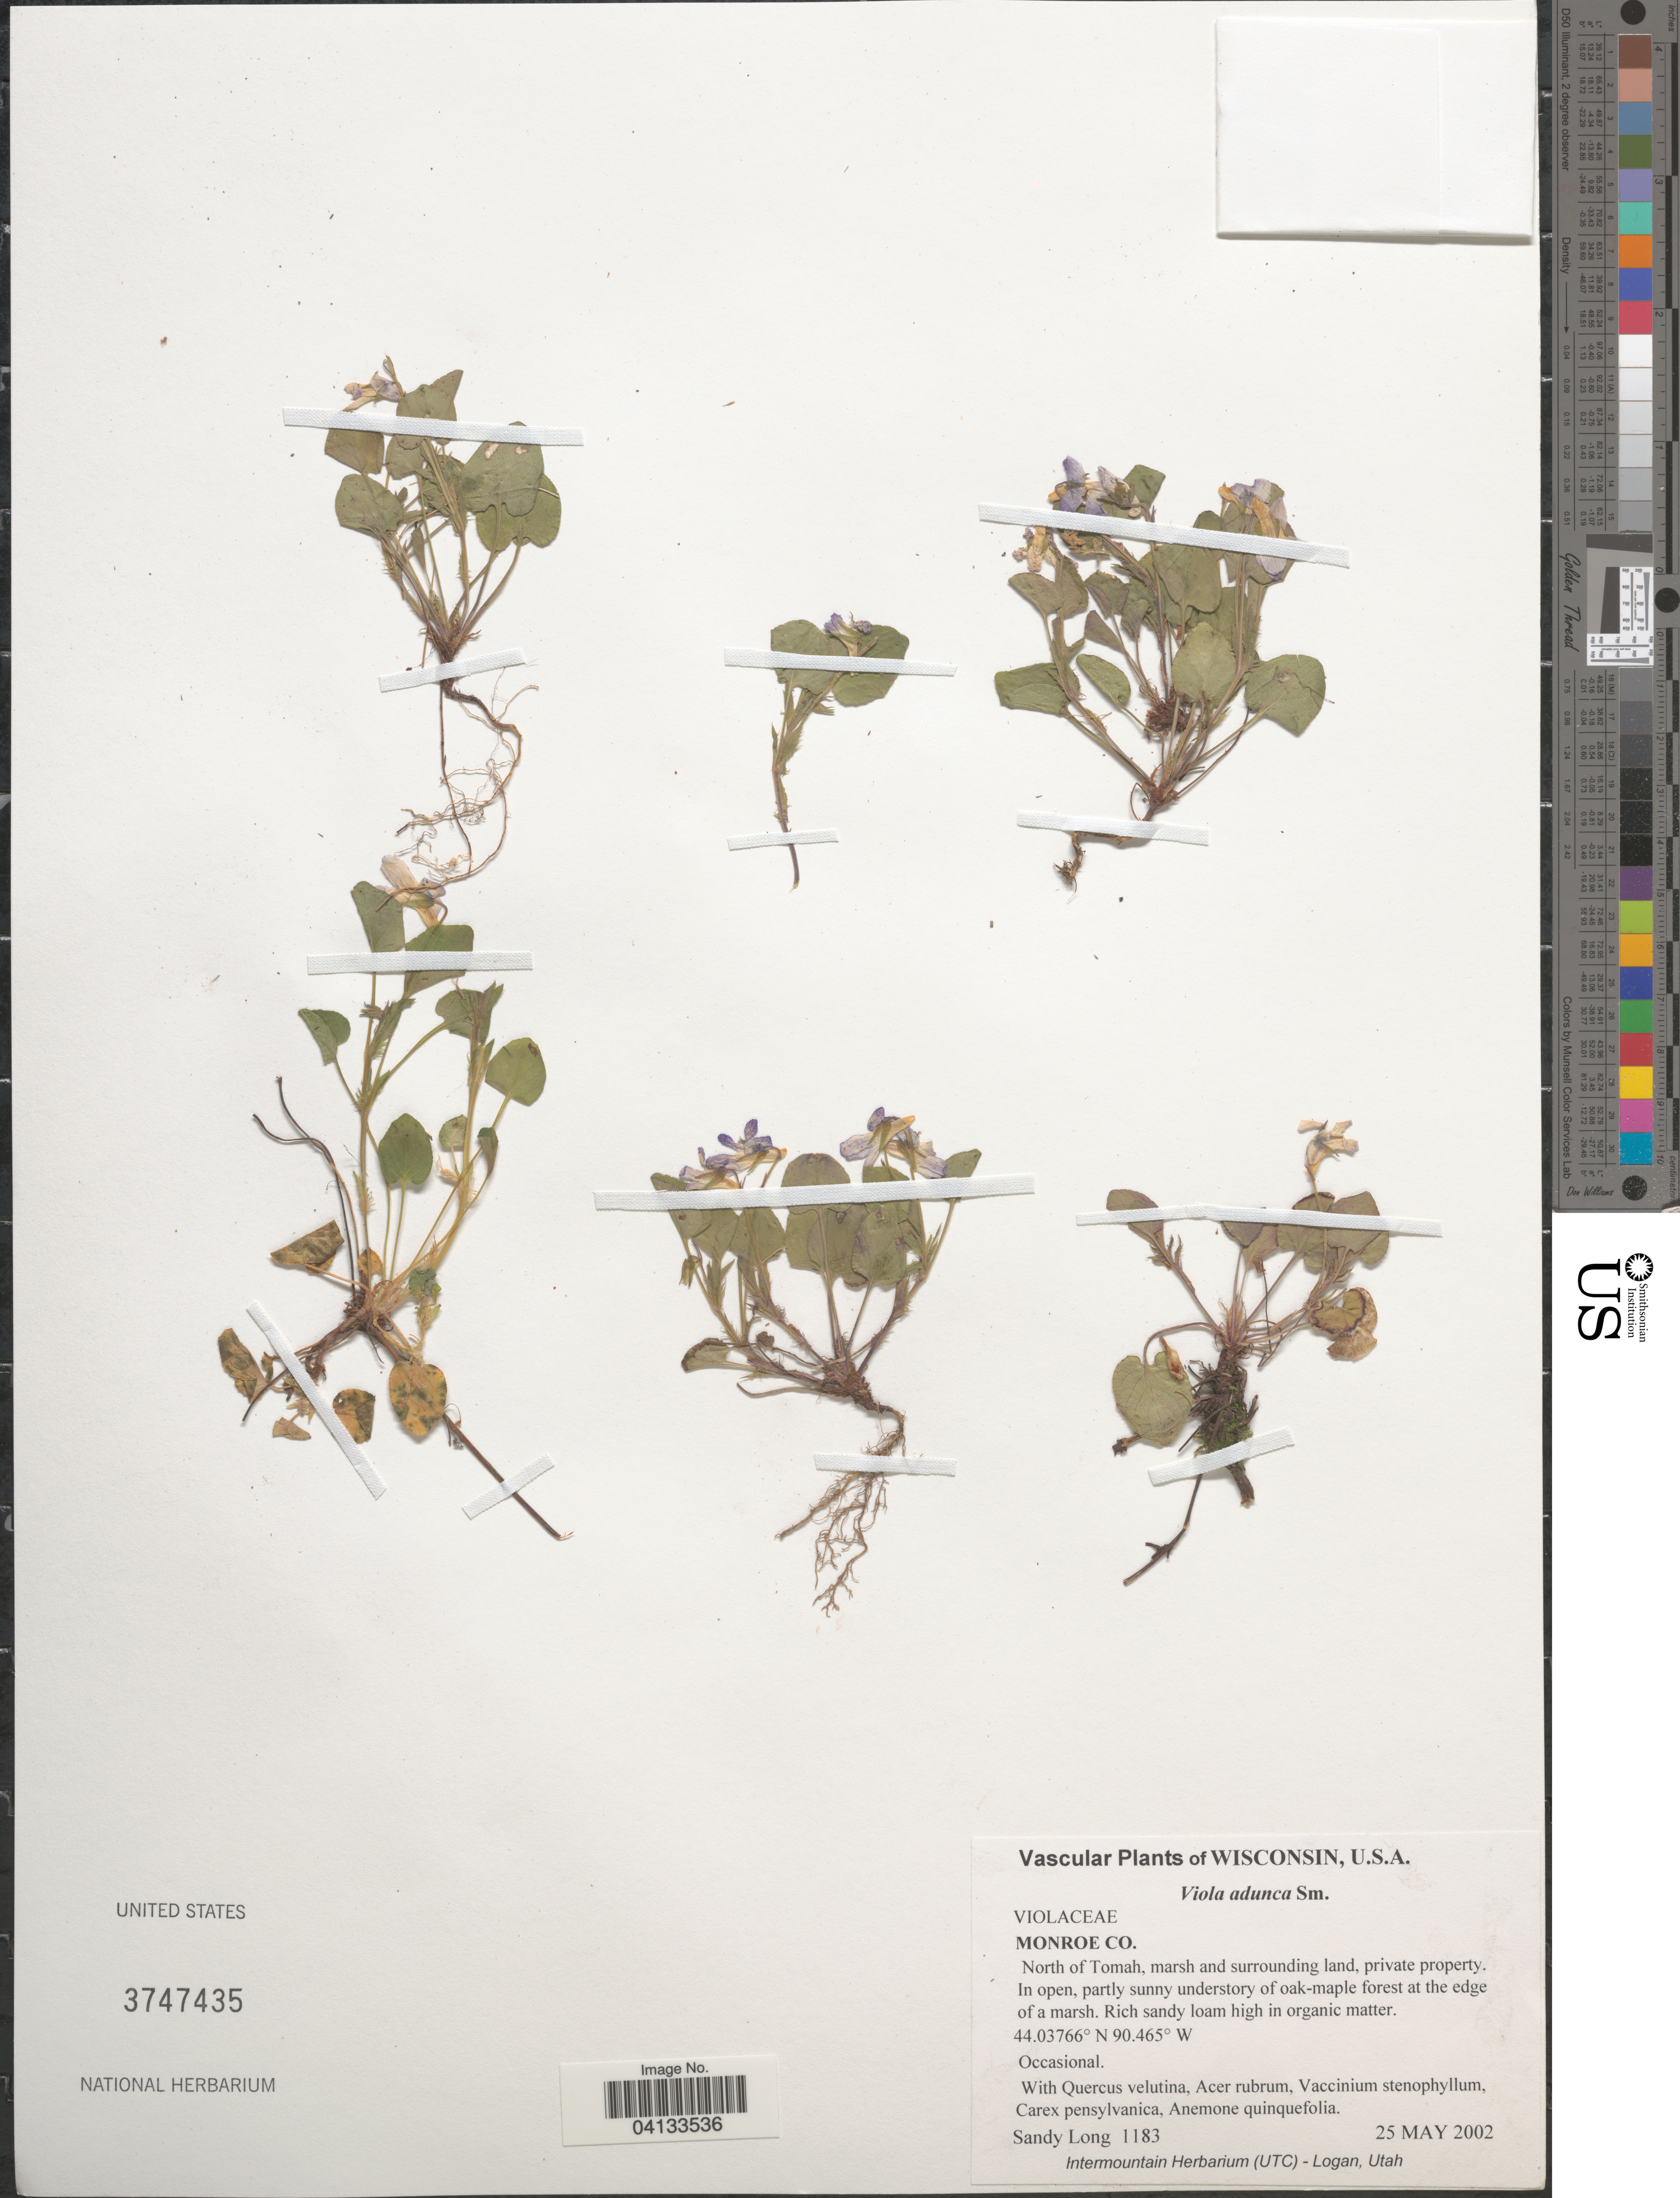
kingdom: Plantae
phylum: Tracheophyta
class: Magnoliopsida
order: Malpighiales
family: Violaceae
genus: Viola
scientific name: Viola adunca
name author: Sm.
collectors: S. Long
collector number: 1183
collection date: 2002-05-25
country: United States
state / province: Wisconsin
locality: Monroe Co. North of Tomah, marsh and surrounding land, private property.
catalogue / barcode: US 3747435